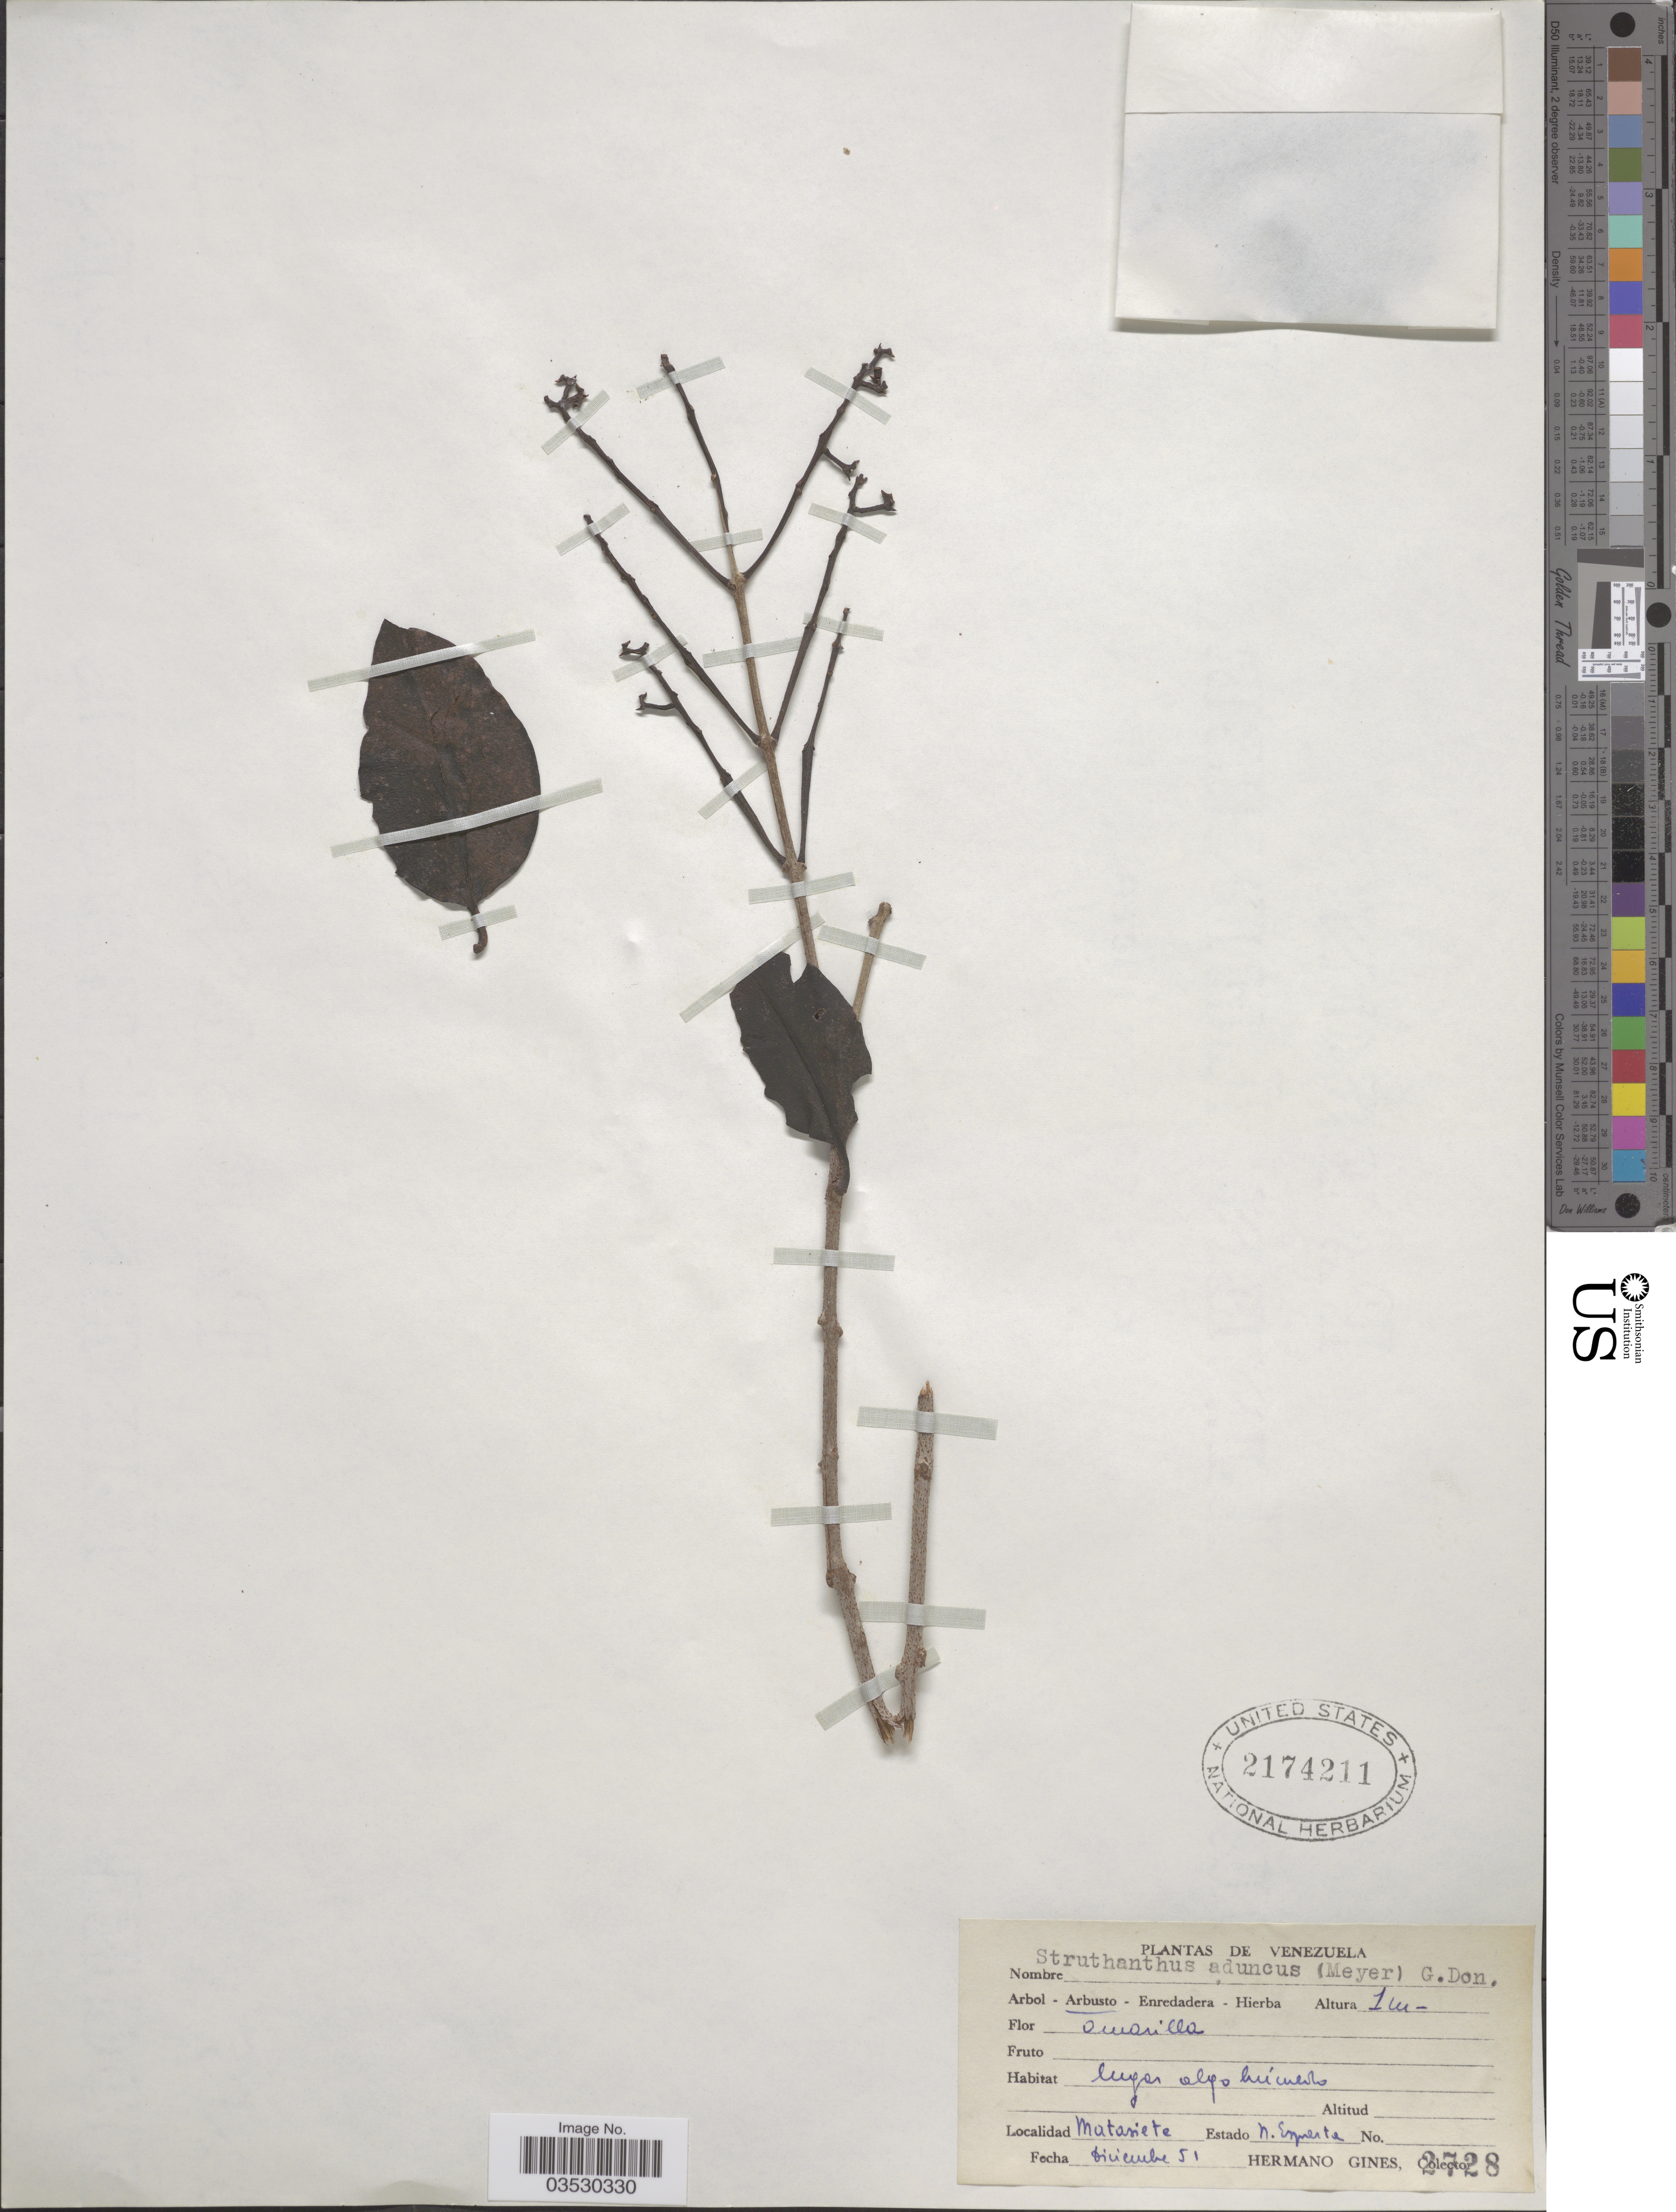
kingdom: Plantae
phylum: Tracheophyta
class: Magnoliopsida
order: Santalales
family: Loranthaceae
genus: Struthanthus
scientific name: Struthanthus aduncus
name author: (G. Mey.) G. Don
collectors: Bro. Gines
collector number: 2728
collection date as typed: Transcribed d/m/y: /12/51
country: Venezuela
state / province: Nueva Esparta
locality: Matasiete.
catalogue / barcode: US 2174211